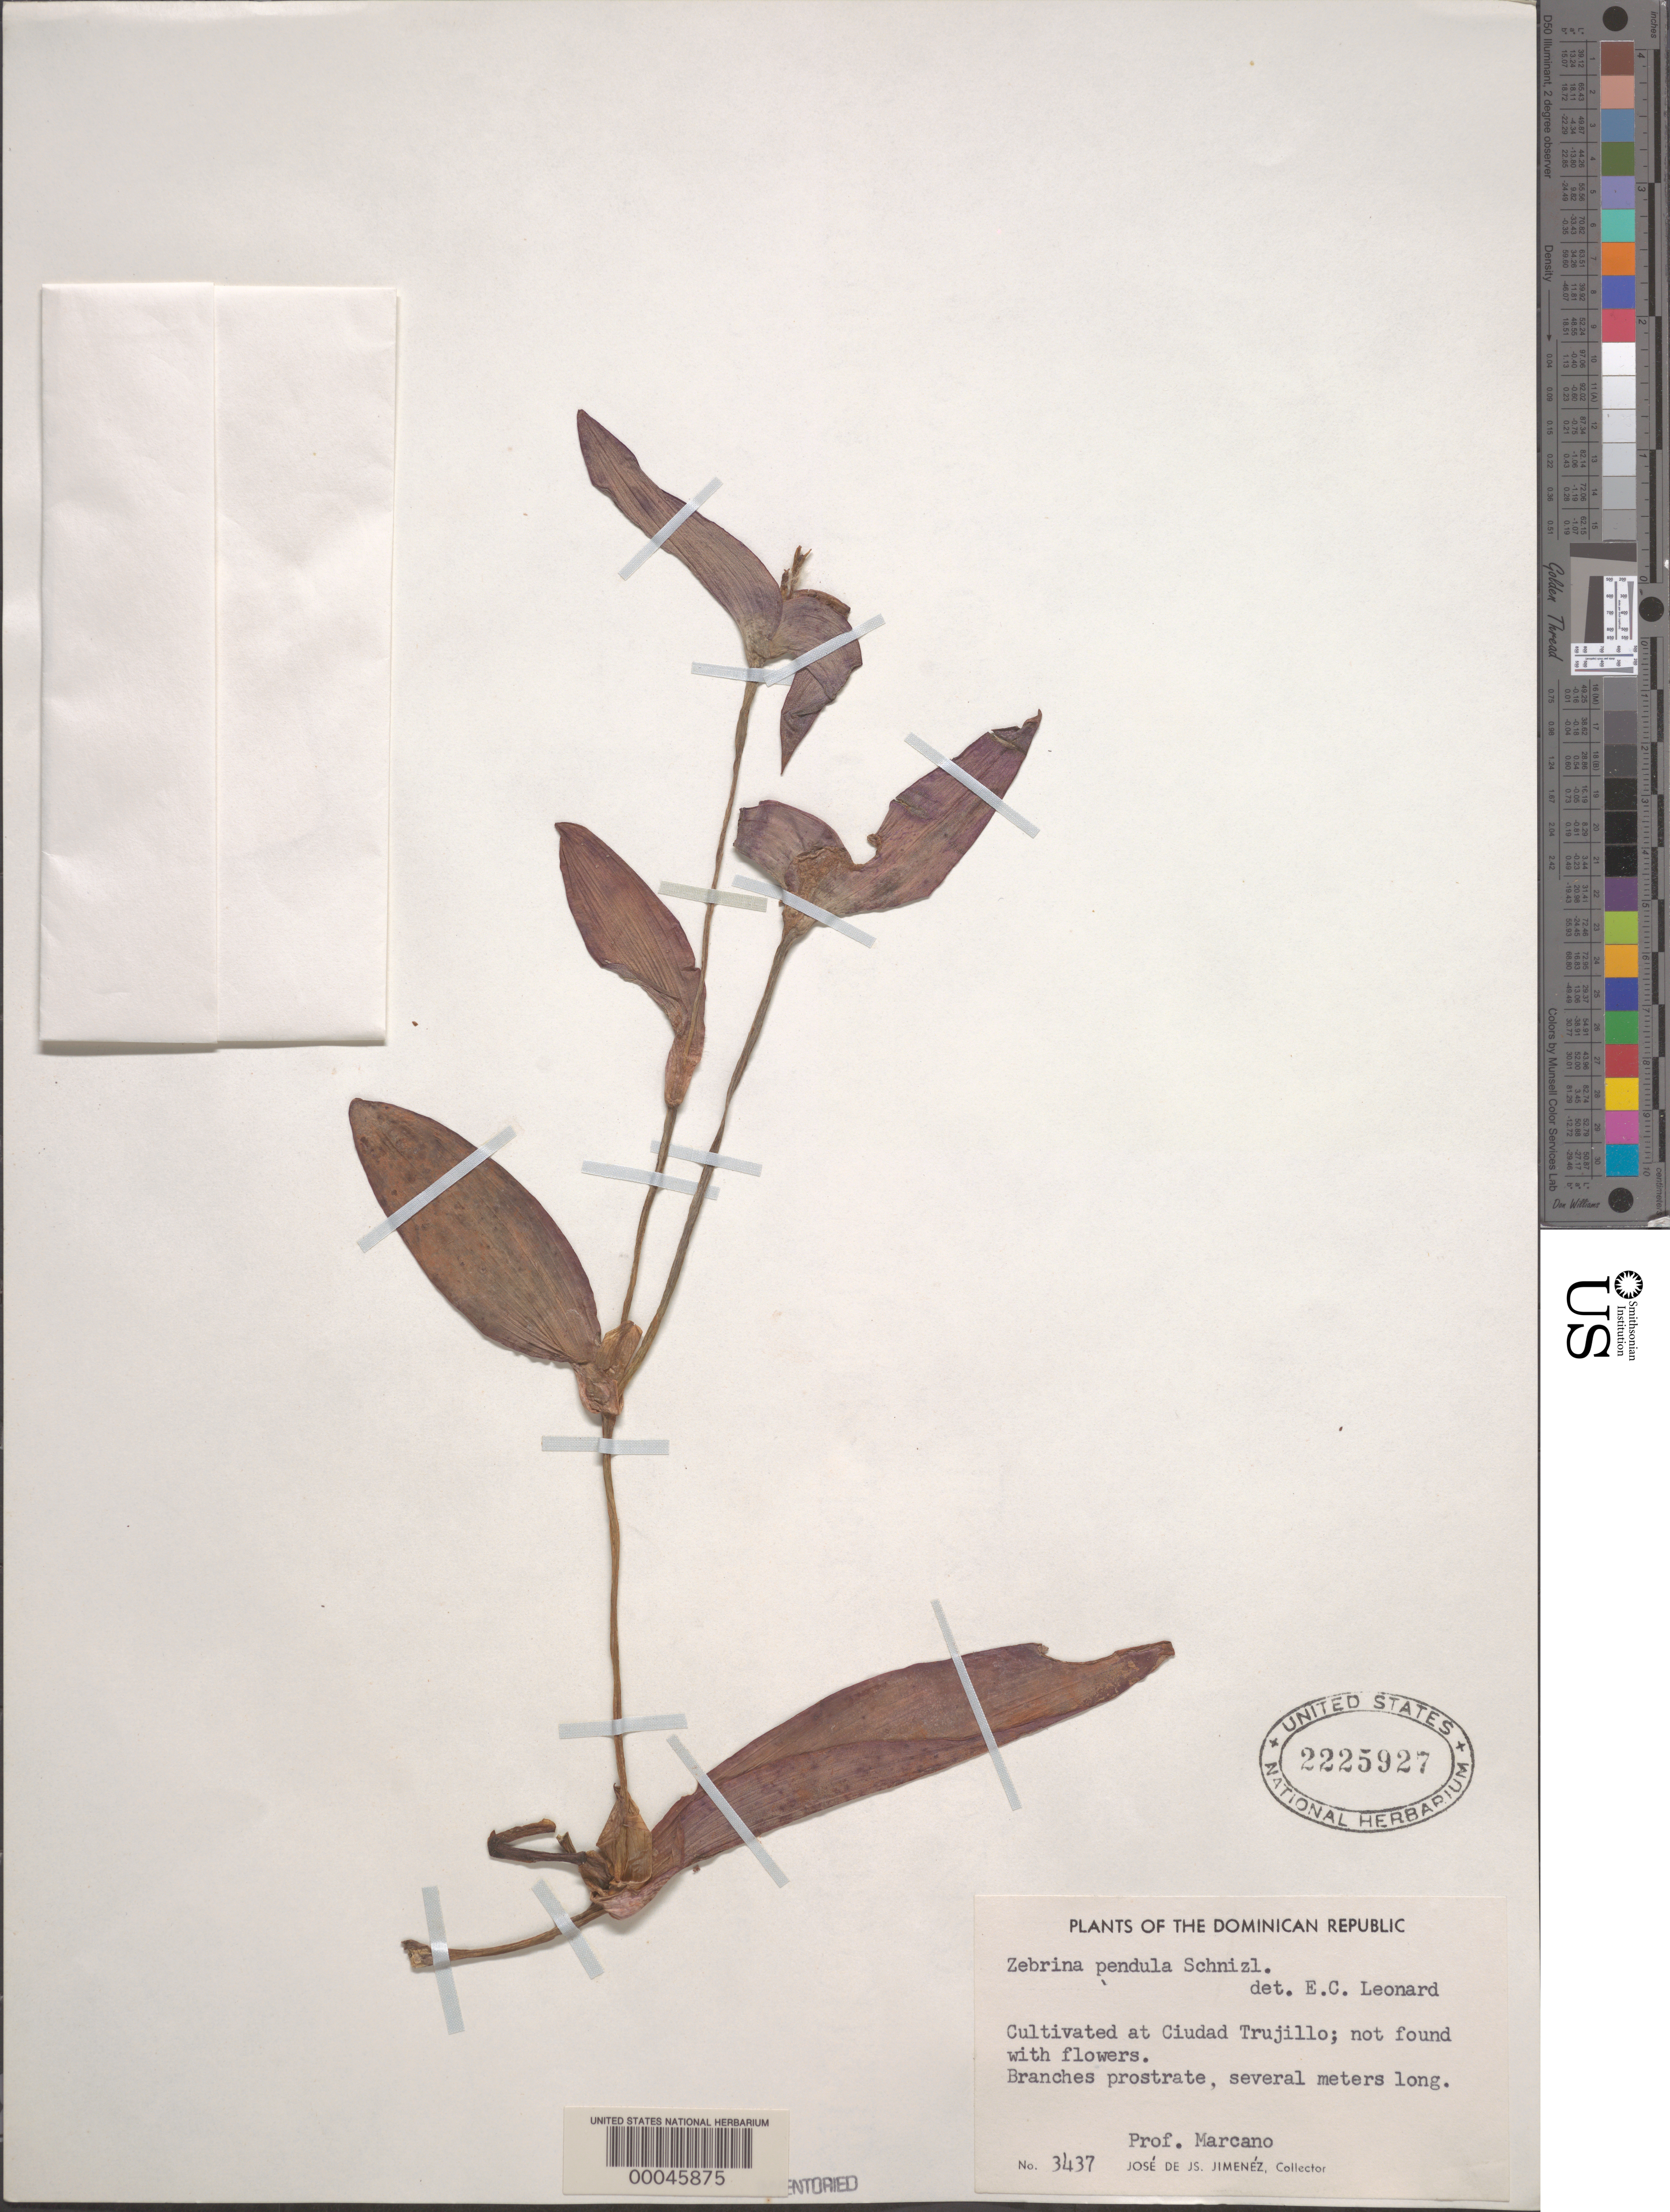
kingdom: Plantae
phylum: Tracheophyta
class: Liliopsida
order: Commelinales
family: Commelinaceae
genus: Tradescantia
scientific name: Tradescantia zebrina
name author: Bosse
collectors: J. J. Jiménez Almonte & E. J. Marcano F.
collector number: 3437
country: Dominican Republic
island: Hispaniola Island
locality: Cultivated at ciudad trujillo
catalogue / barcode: US 2225927